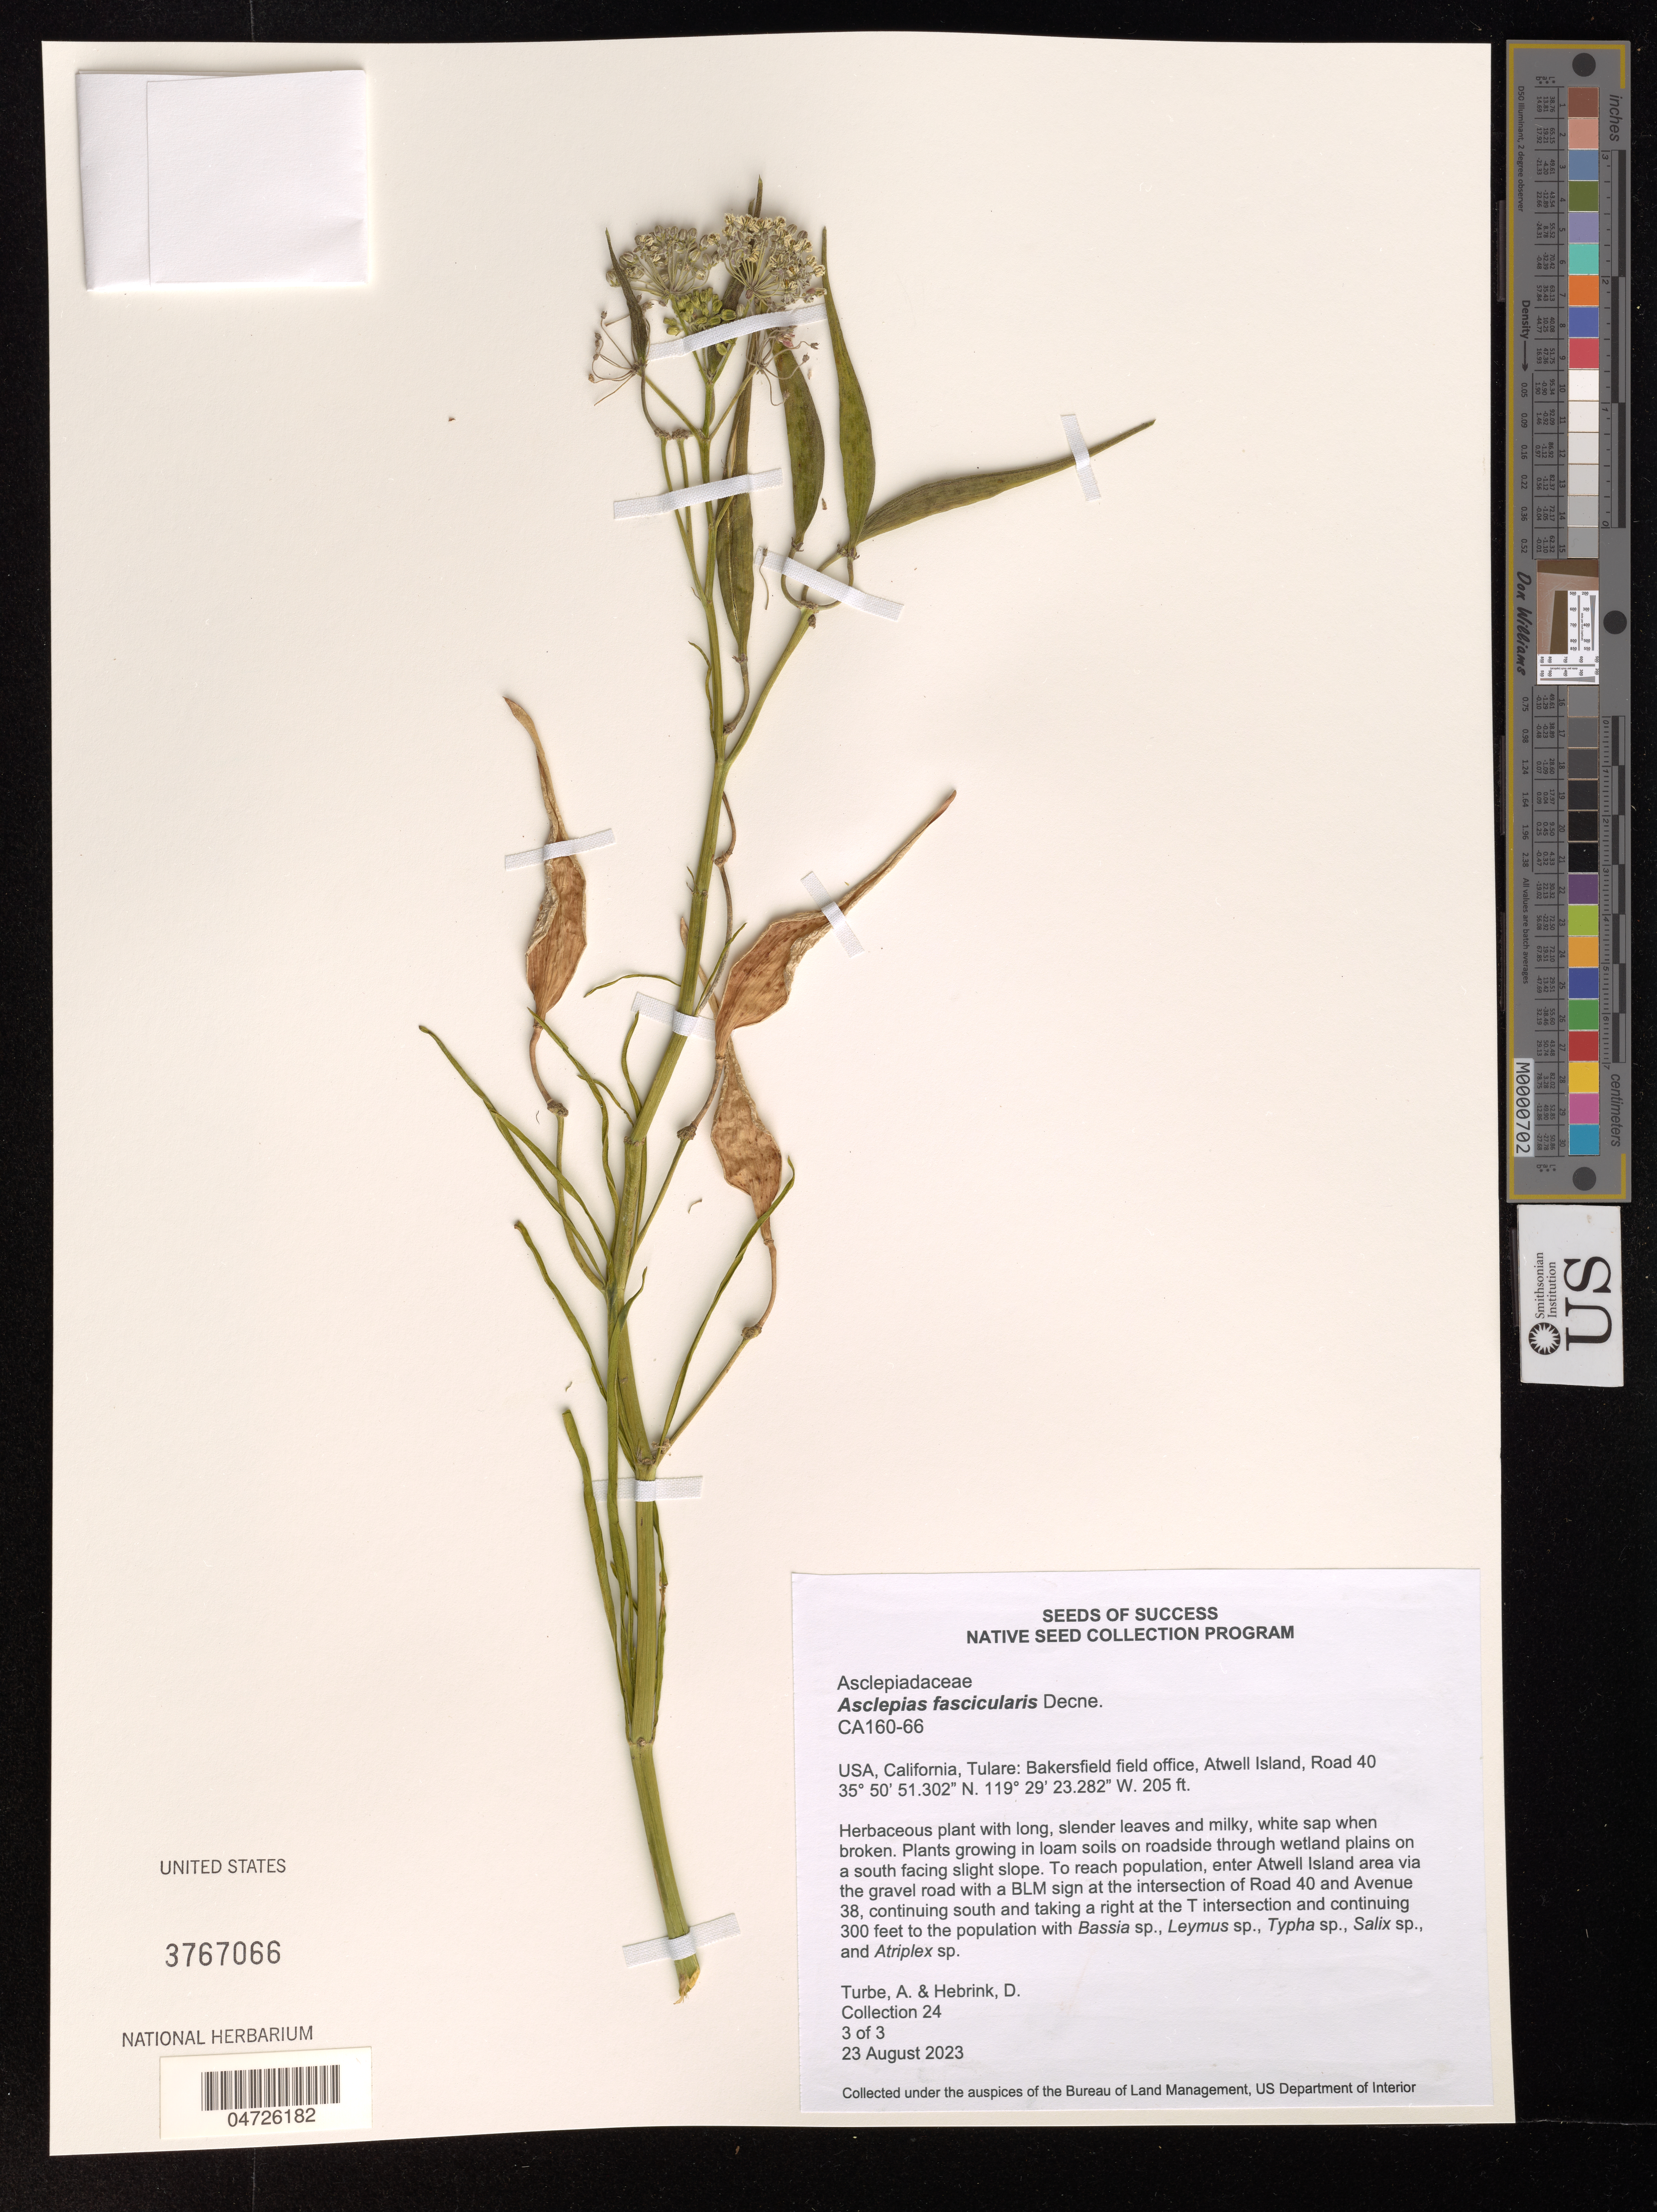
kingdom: Plantae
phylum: Tracheophyta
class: Magnoliopsida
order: Gentianales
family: Apocynaceae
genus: Asclepias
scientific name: Asclepias fascicularis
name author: Decne.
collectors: A. Turbe & D. Hebrink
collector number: CA160-66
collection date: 2023-08-23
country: United States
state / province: California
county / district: Tulare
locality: Tulare: Bakersfield field office, Atwell Island, Road 40. To reach population, enter Atwell Island area via the gravel road with a BLM sign at the intersection of Road 40 and Avenue 38, continuing south and taking a right at the T intersection and continuing 300 feet.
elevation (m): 62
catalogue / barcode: US 3767066